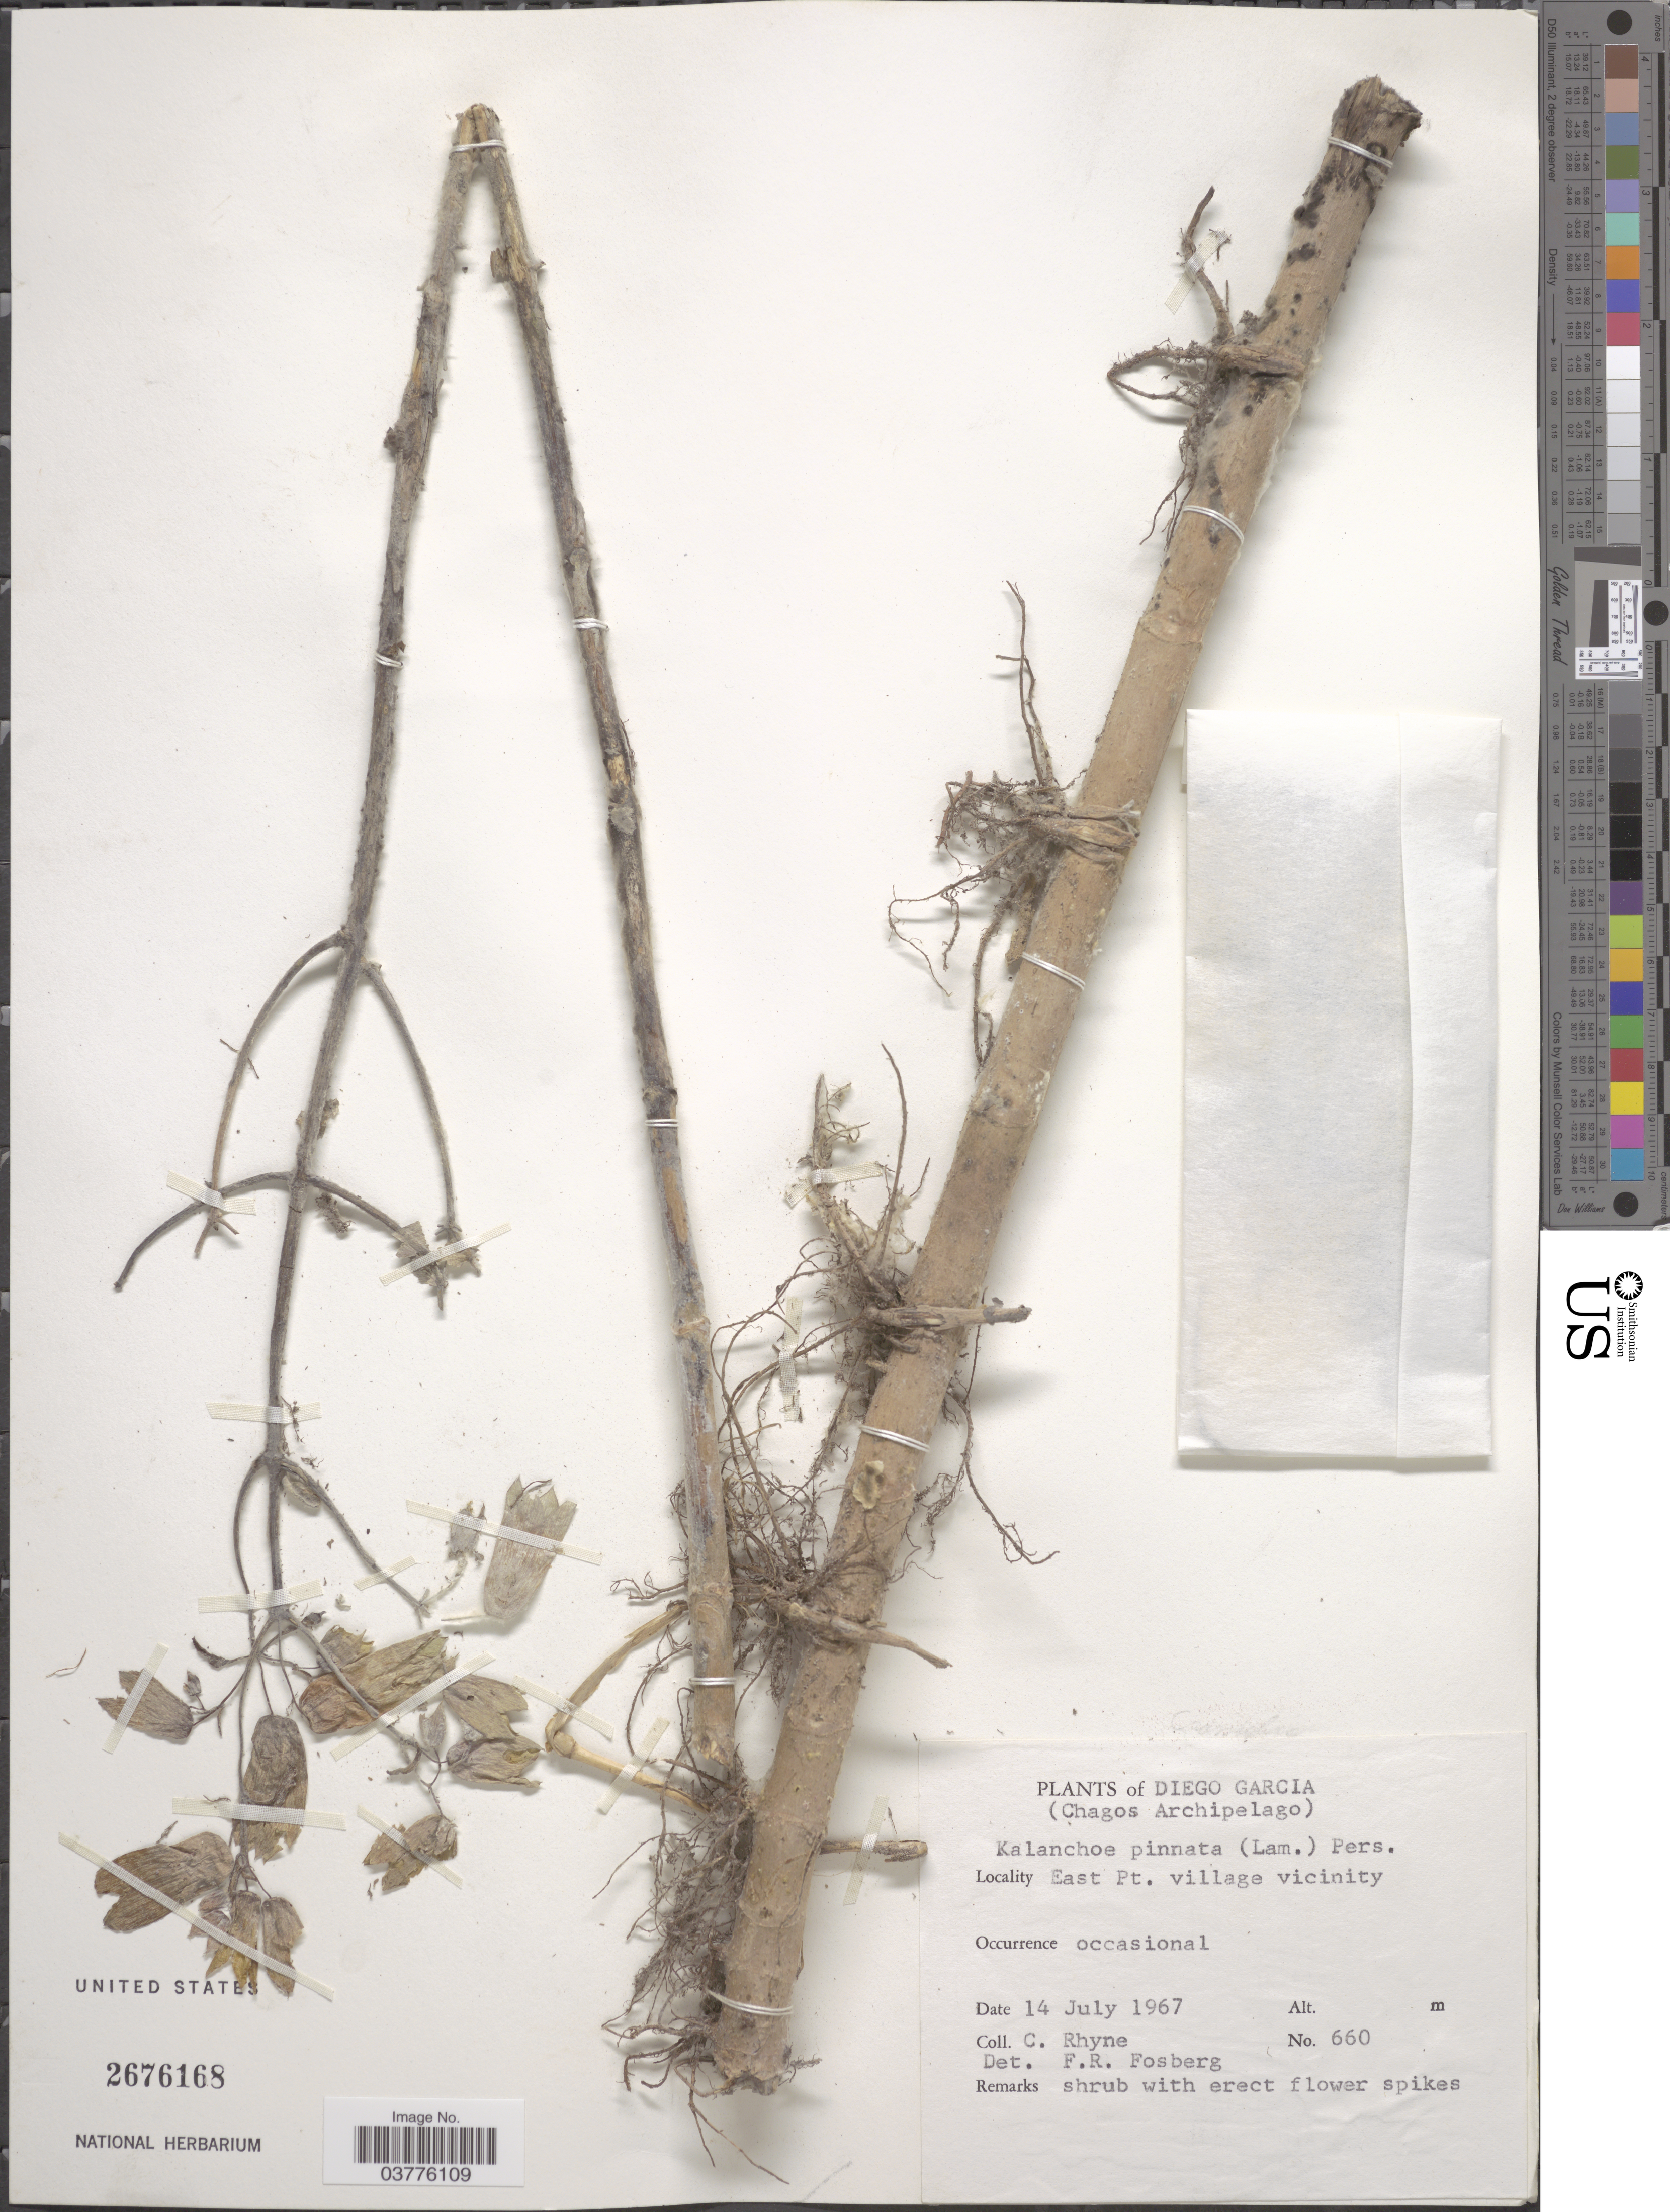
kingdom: Plantae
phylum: Tracheophyta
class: Magnoliopsida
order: Saxifragales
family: Crassulaceae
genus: Kalanchoe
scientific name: Kalanchoe pinnata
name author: (Lam.) Pers.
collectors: C. Rhyne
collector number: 660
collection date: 1967-07-14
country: British Indian Ocean Territory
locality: Diego Garcia (Chagos Archipelago). East Pt. village vicinity.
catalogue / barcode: US 2676168